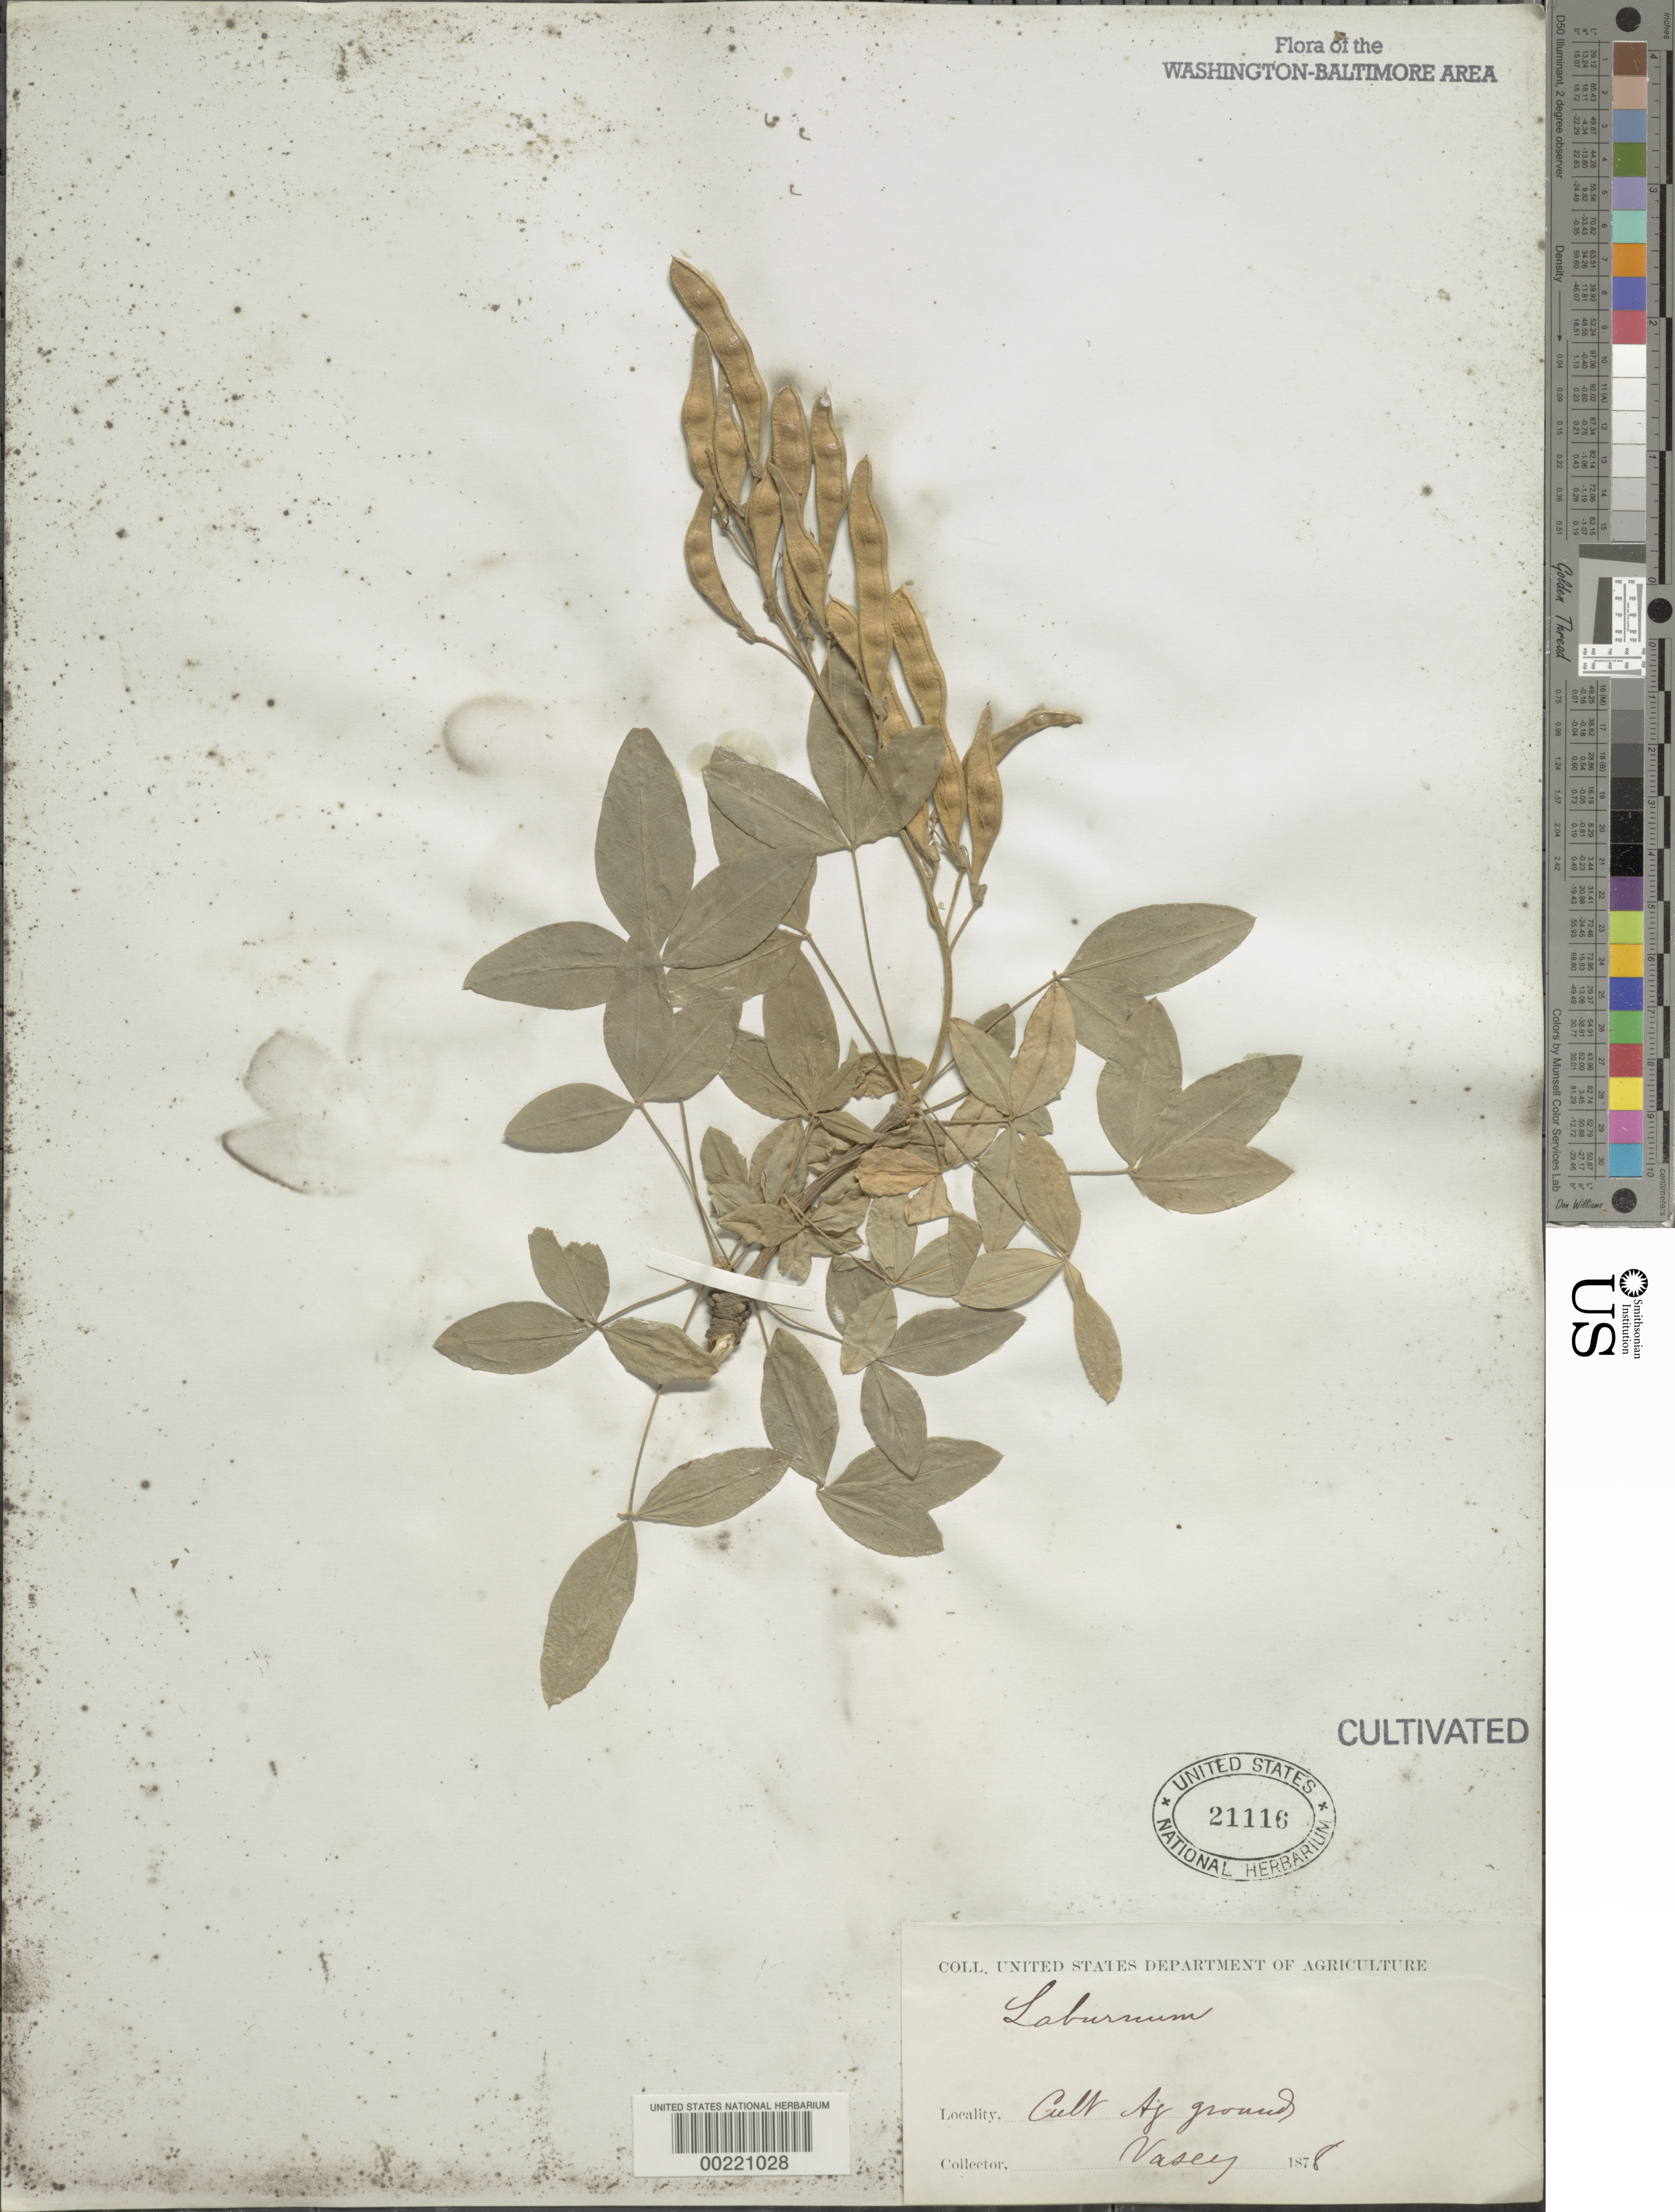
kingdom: Plantae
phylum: Tracheophyta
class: Magnoliopsida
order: Fabales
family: Fabaceae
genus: Laburnum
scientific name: Laburnum anagyroides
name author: Medik.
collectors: G. R. Vasey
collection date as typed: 1878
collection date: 1878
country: United States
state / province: District of Columbia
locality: Department of Agriculture grounds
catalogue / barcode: US 21116